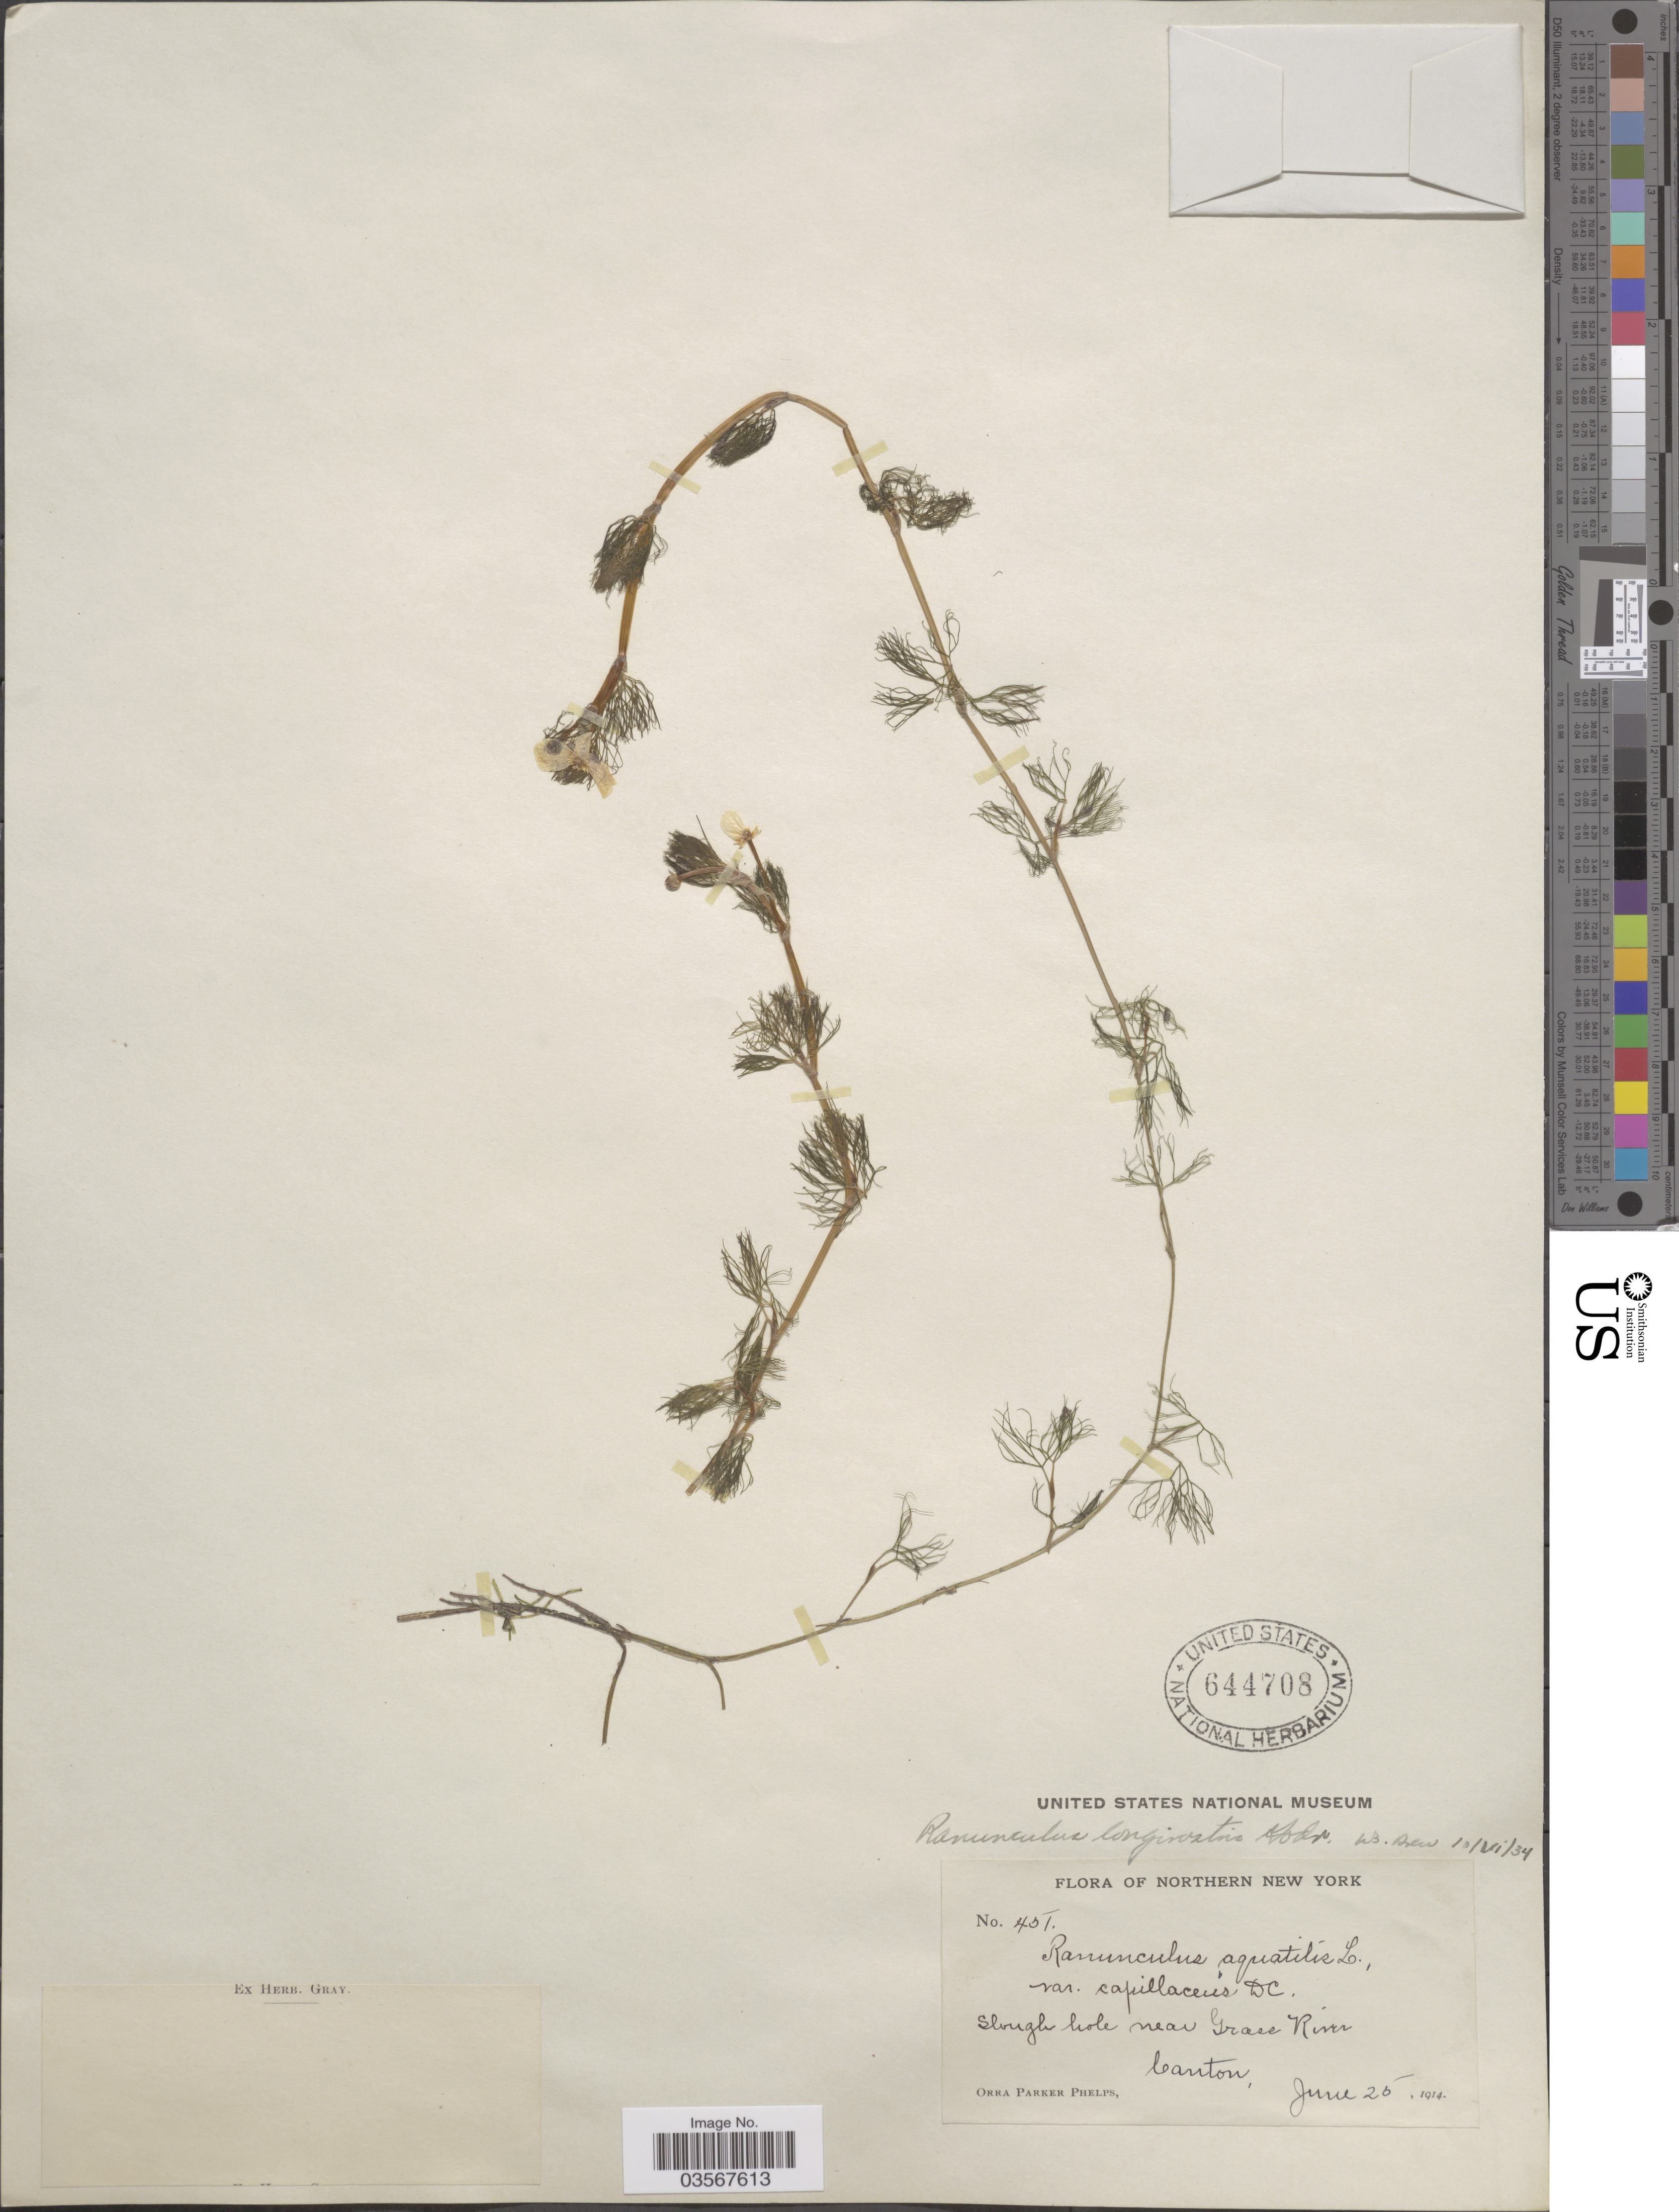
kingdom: Plantae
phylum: Tracheophyta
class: Magnoliopsida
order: Ranunculales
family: Ranunculaceae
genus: Ranunculus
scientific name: Ranunculus longirostris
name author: Godr.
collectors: O. P. Phelps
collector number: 451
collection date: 1914-06-25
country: United States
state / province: New York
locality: Northern New York. Slough hole near Grass River. Canton.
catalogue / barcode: US 644708